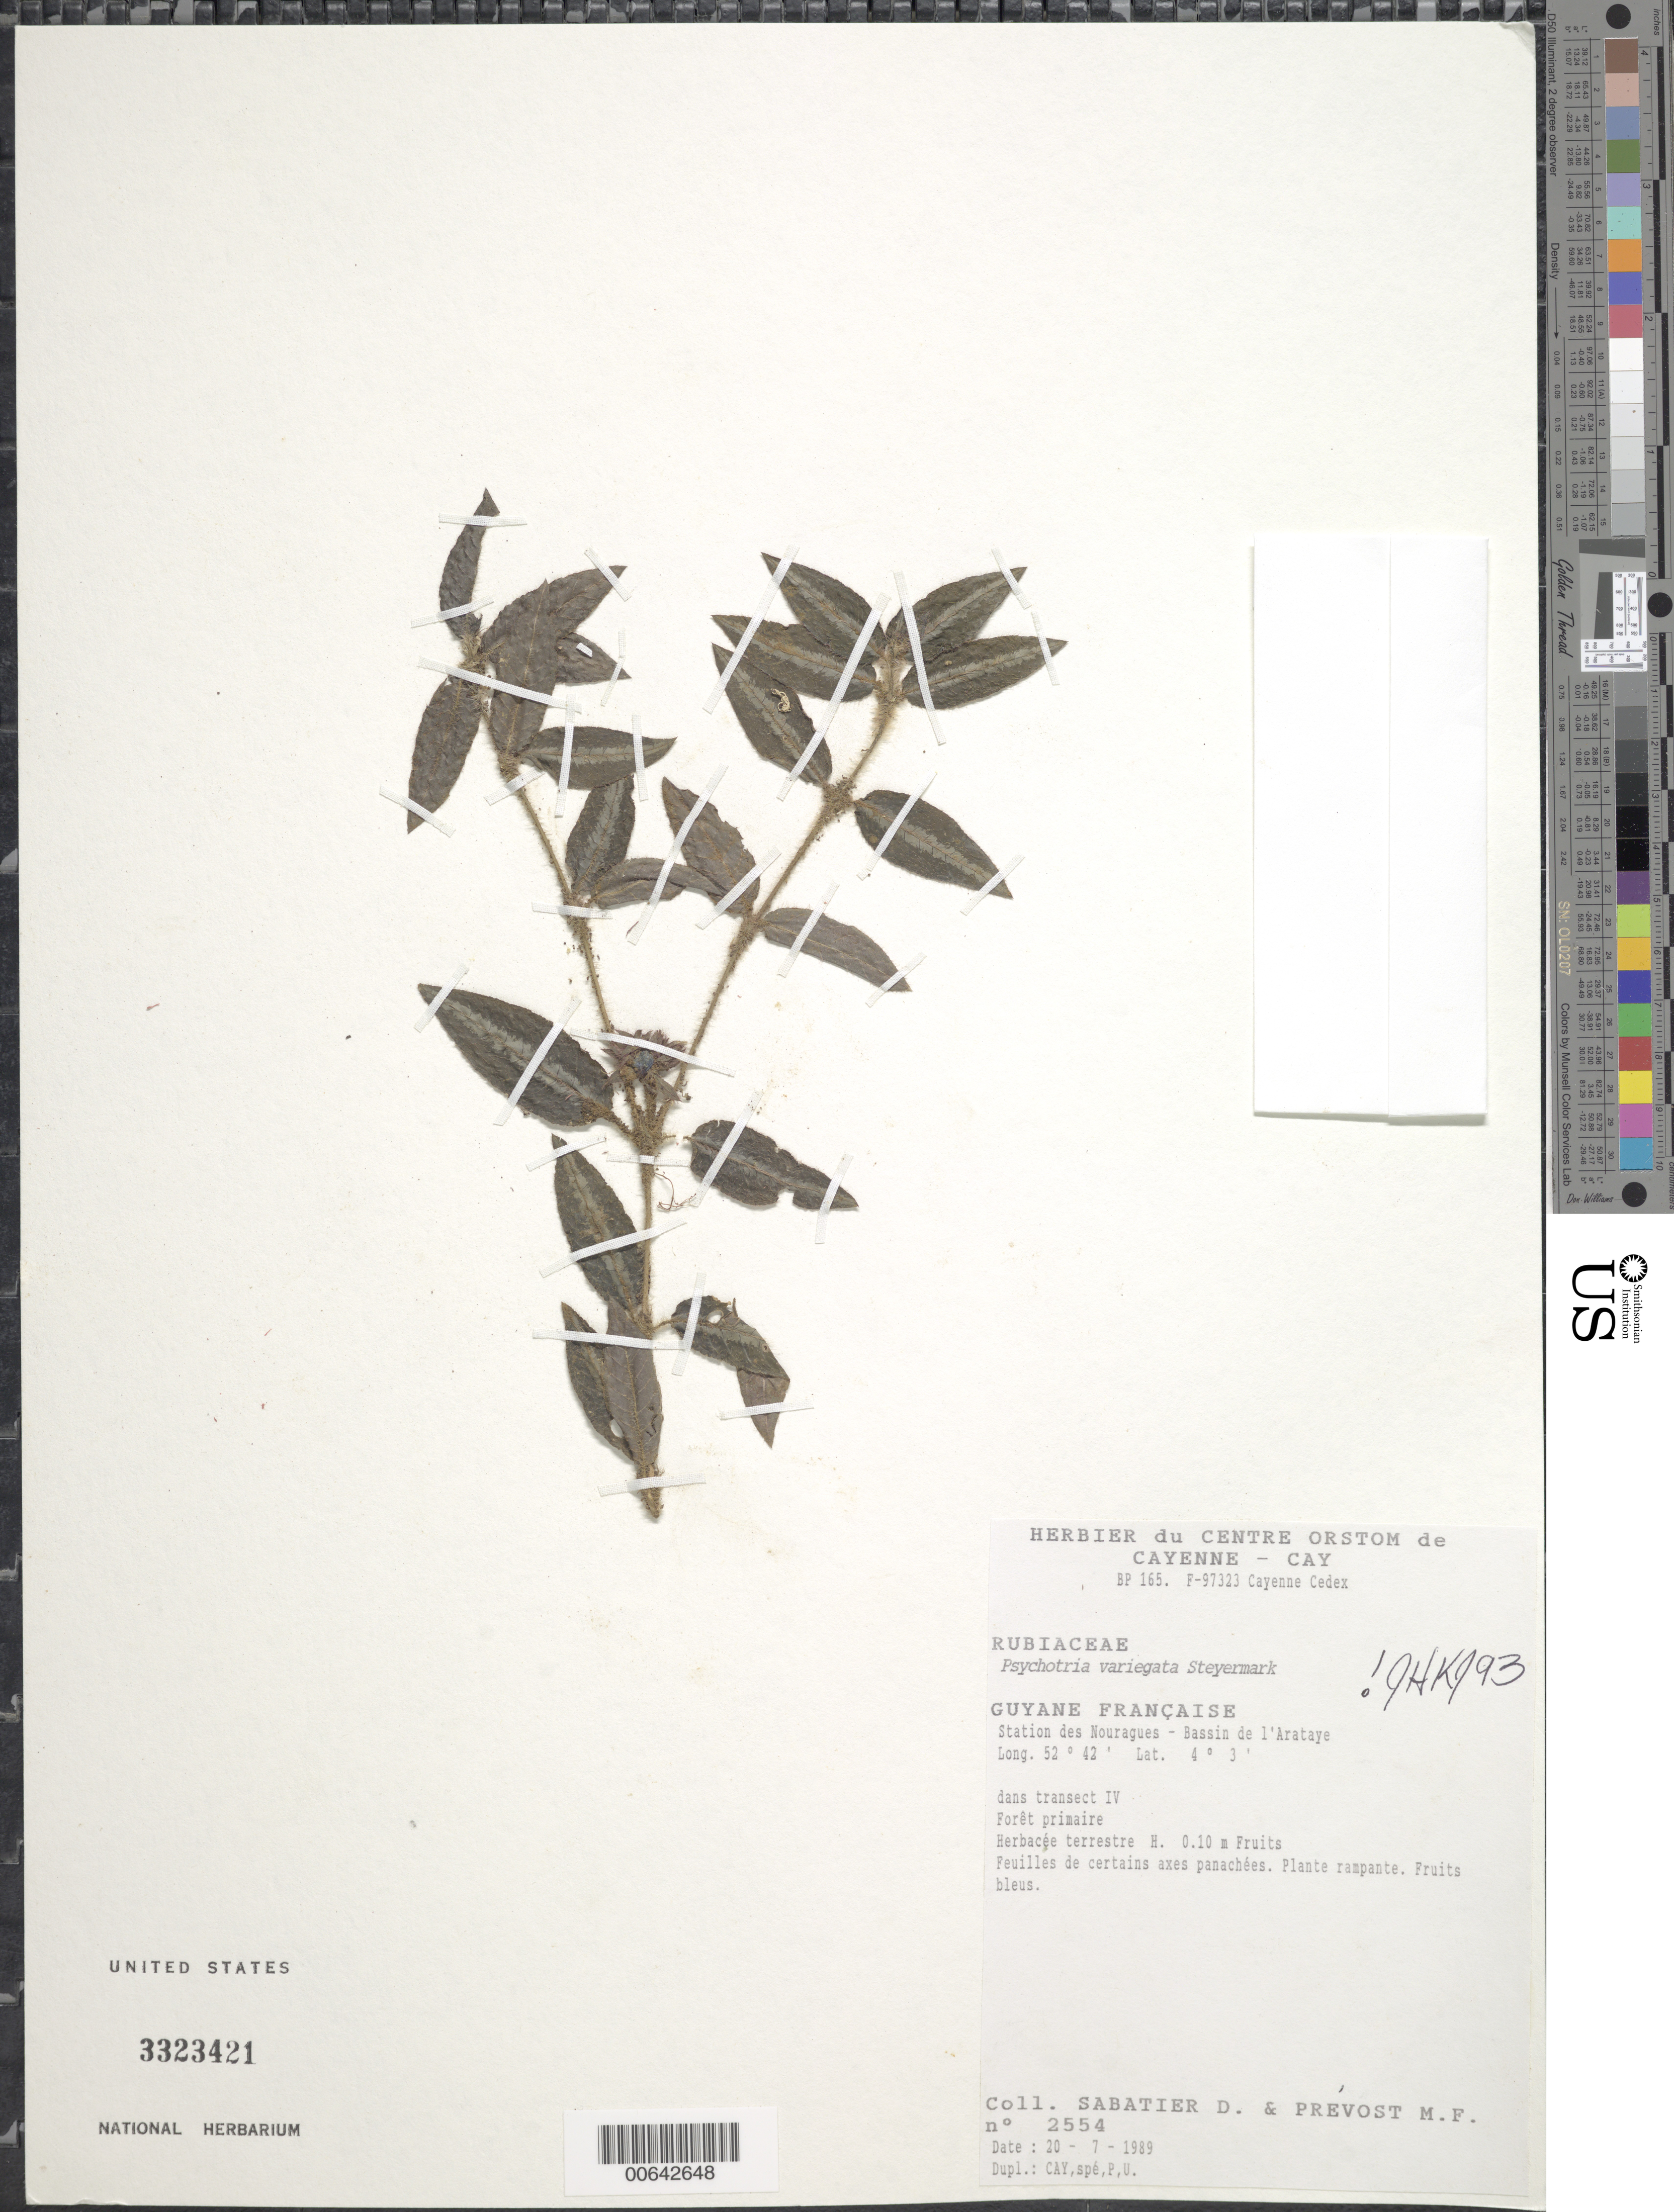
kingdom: Plantae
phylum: Tracheophyta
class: Magnoliopsida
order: Gentianales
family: Rubiaceae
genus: Palicourea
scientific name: Palicourea debilis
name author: (Müll. Arg.) Delprete & J.H. Kirkbr.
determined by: Kirkbride, J. H., Jr.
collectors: D. Sabatier & M.-F. Prévost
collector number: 2554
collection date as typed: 20-Jul-89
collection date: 1989-07-20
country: French Guiana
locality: Station des Nouragues, Bassin de l'Approuague, Arataye; dans transect IV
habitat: Foret primaire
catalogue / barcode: US 3323421